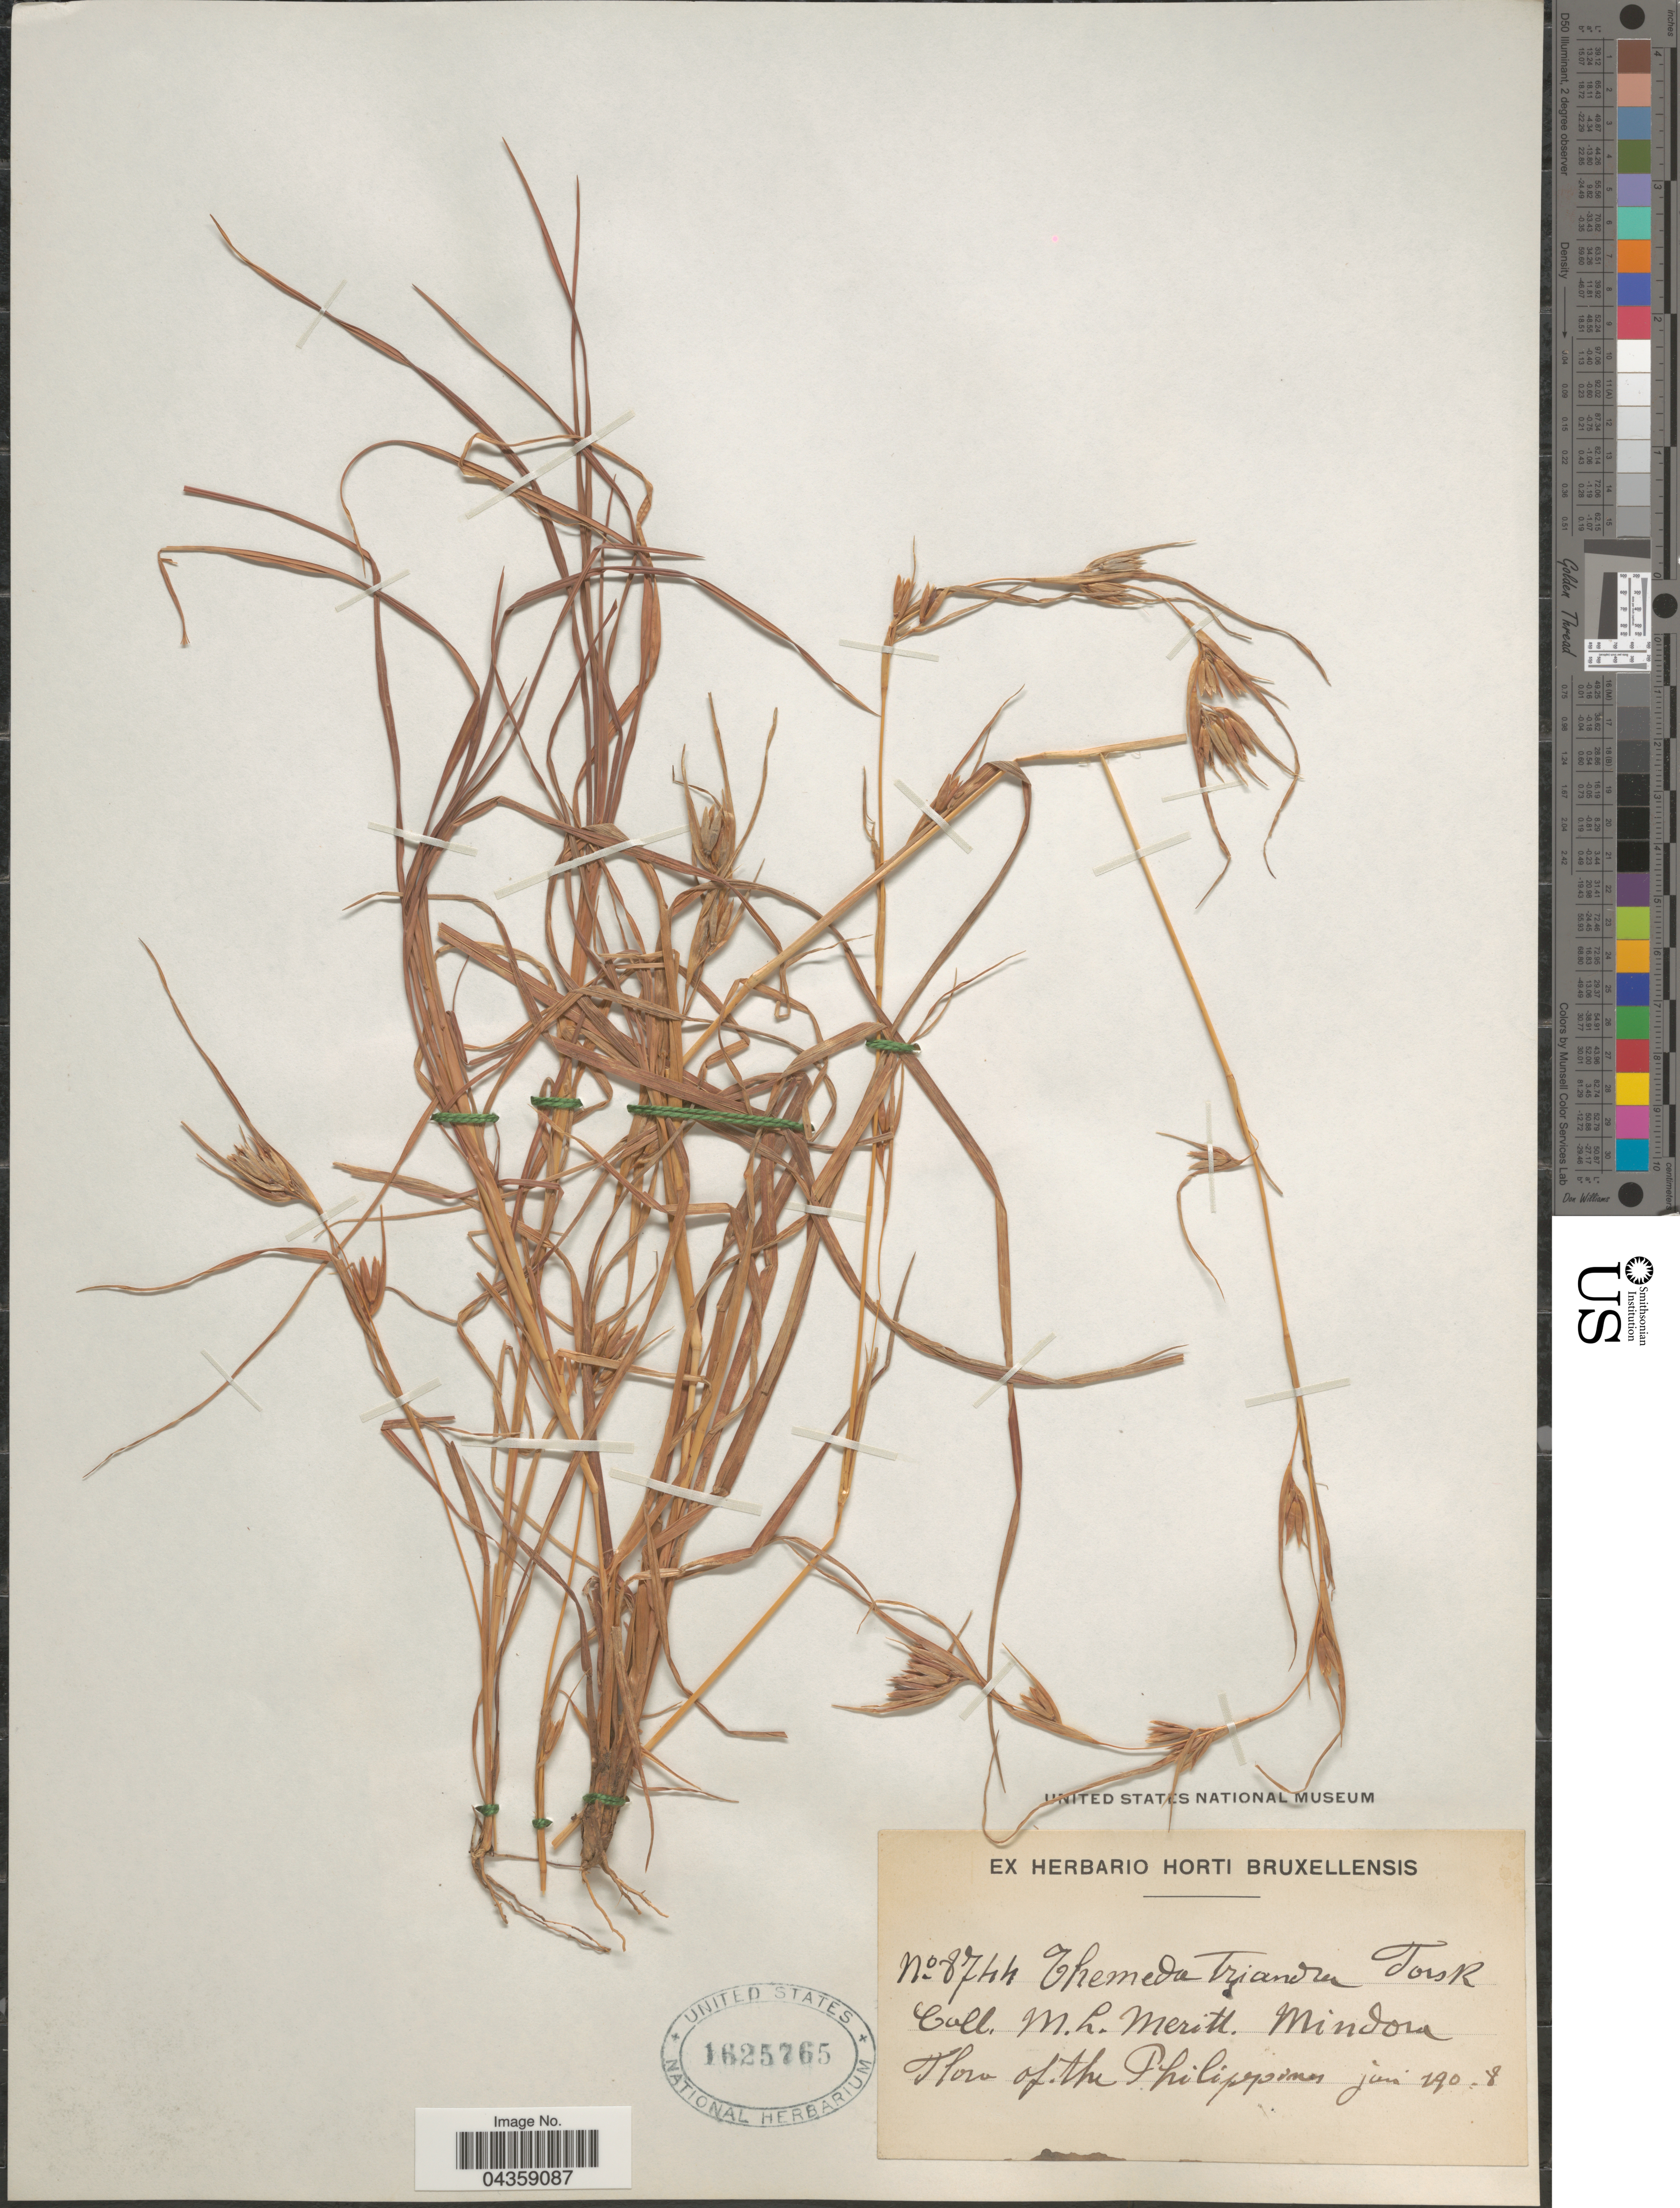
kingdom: Plantae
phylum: Tracheophyta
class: Liliopsida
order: Poales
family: Poaceae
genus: Themeda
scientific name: Themeda triandra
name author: Forssk.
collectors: M. Meritt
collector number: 8744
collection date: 1908-06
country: Philippines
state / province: Mimaropa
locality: Mindoro.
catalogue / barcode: US 1625765